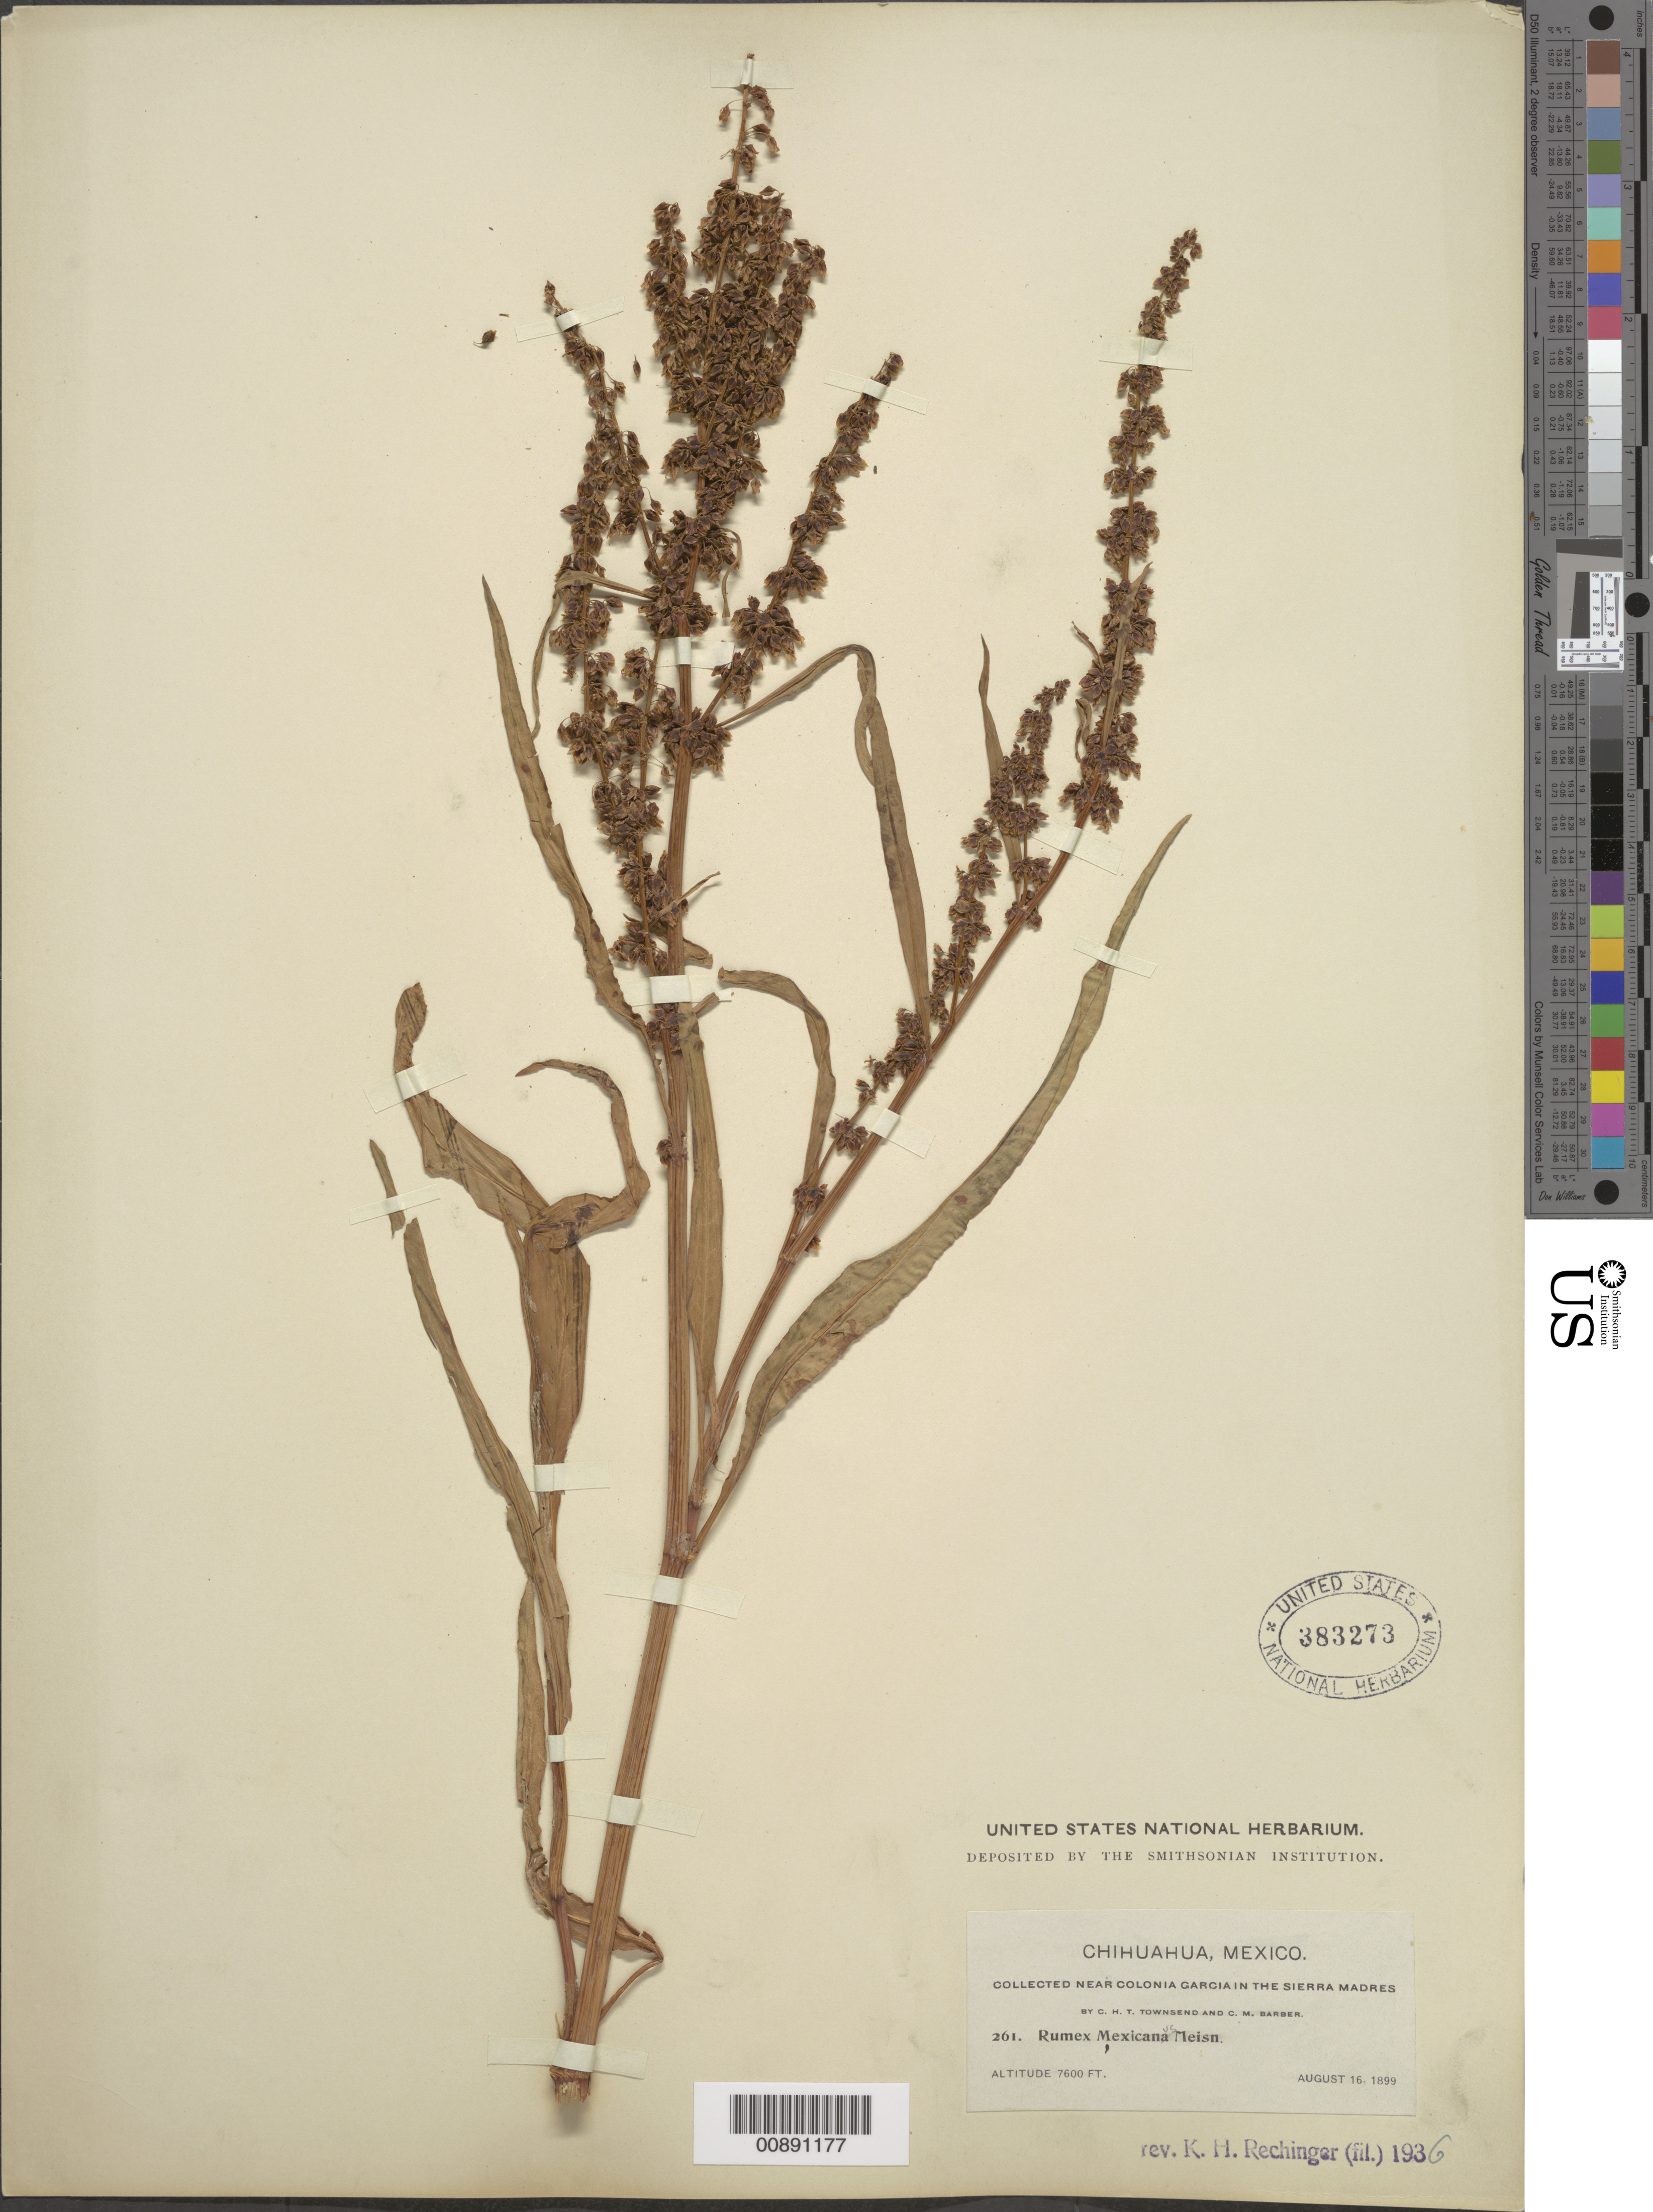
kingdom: Plantae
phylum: Tracheophyta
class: Magnoliopsida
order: Caryophyllales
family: Polygonaceae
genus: Rumex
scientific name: Rumex mexicanus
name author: Meisn.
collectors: C. H. T. Townsend & C. Barber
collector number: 261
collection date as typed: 16 Aug 1899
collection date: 1899-08-16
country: Mexico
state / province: Chihuahua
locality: Near Colonia García in the Sierra Madre, Chihuahua.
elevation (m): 2316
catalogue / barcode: US 383273